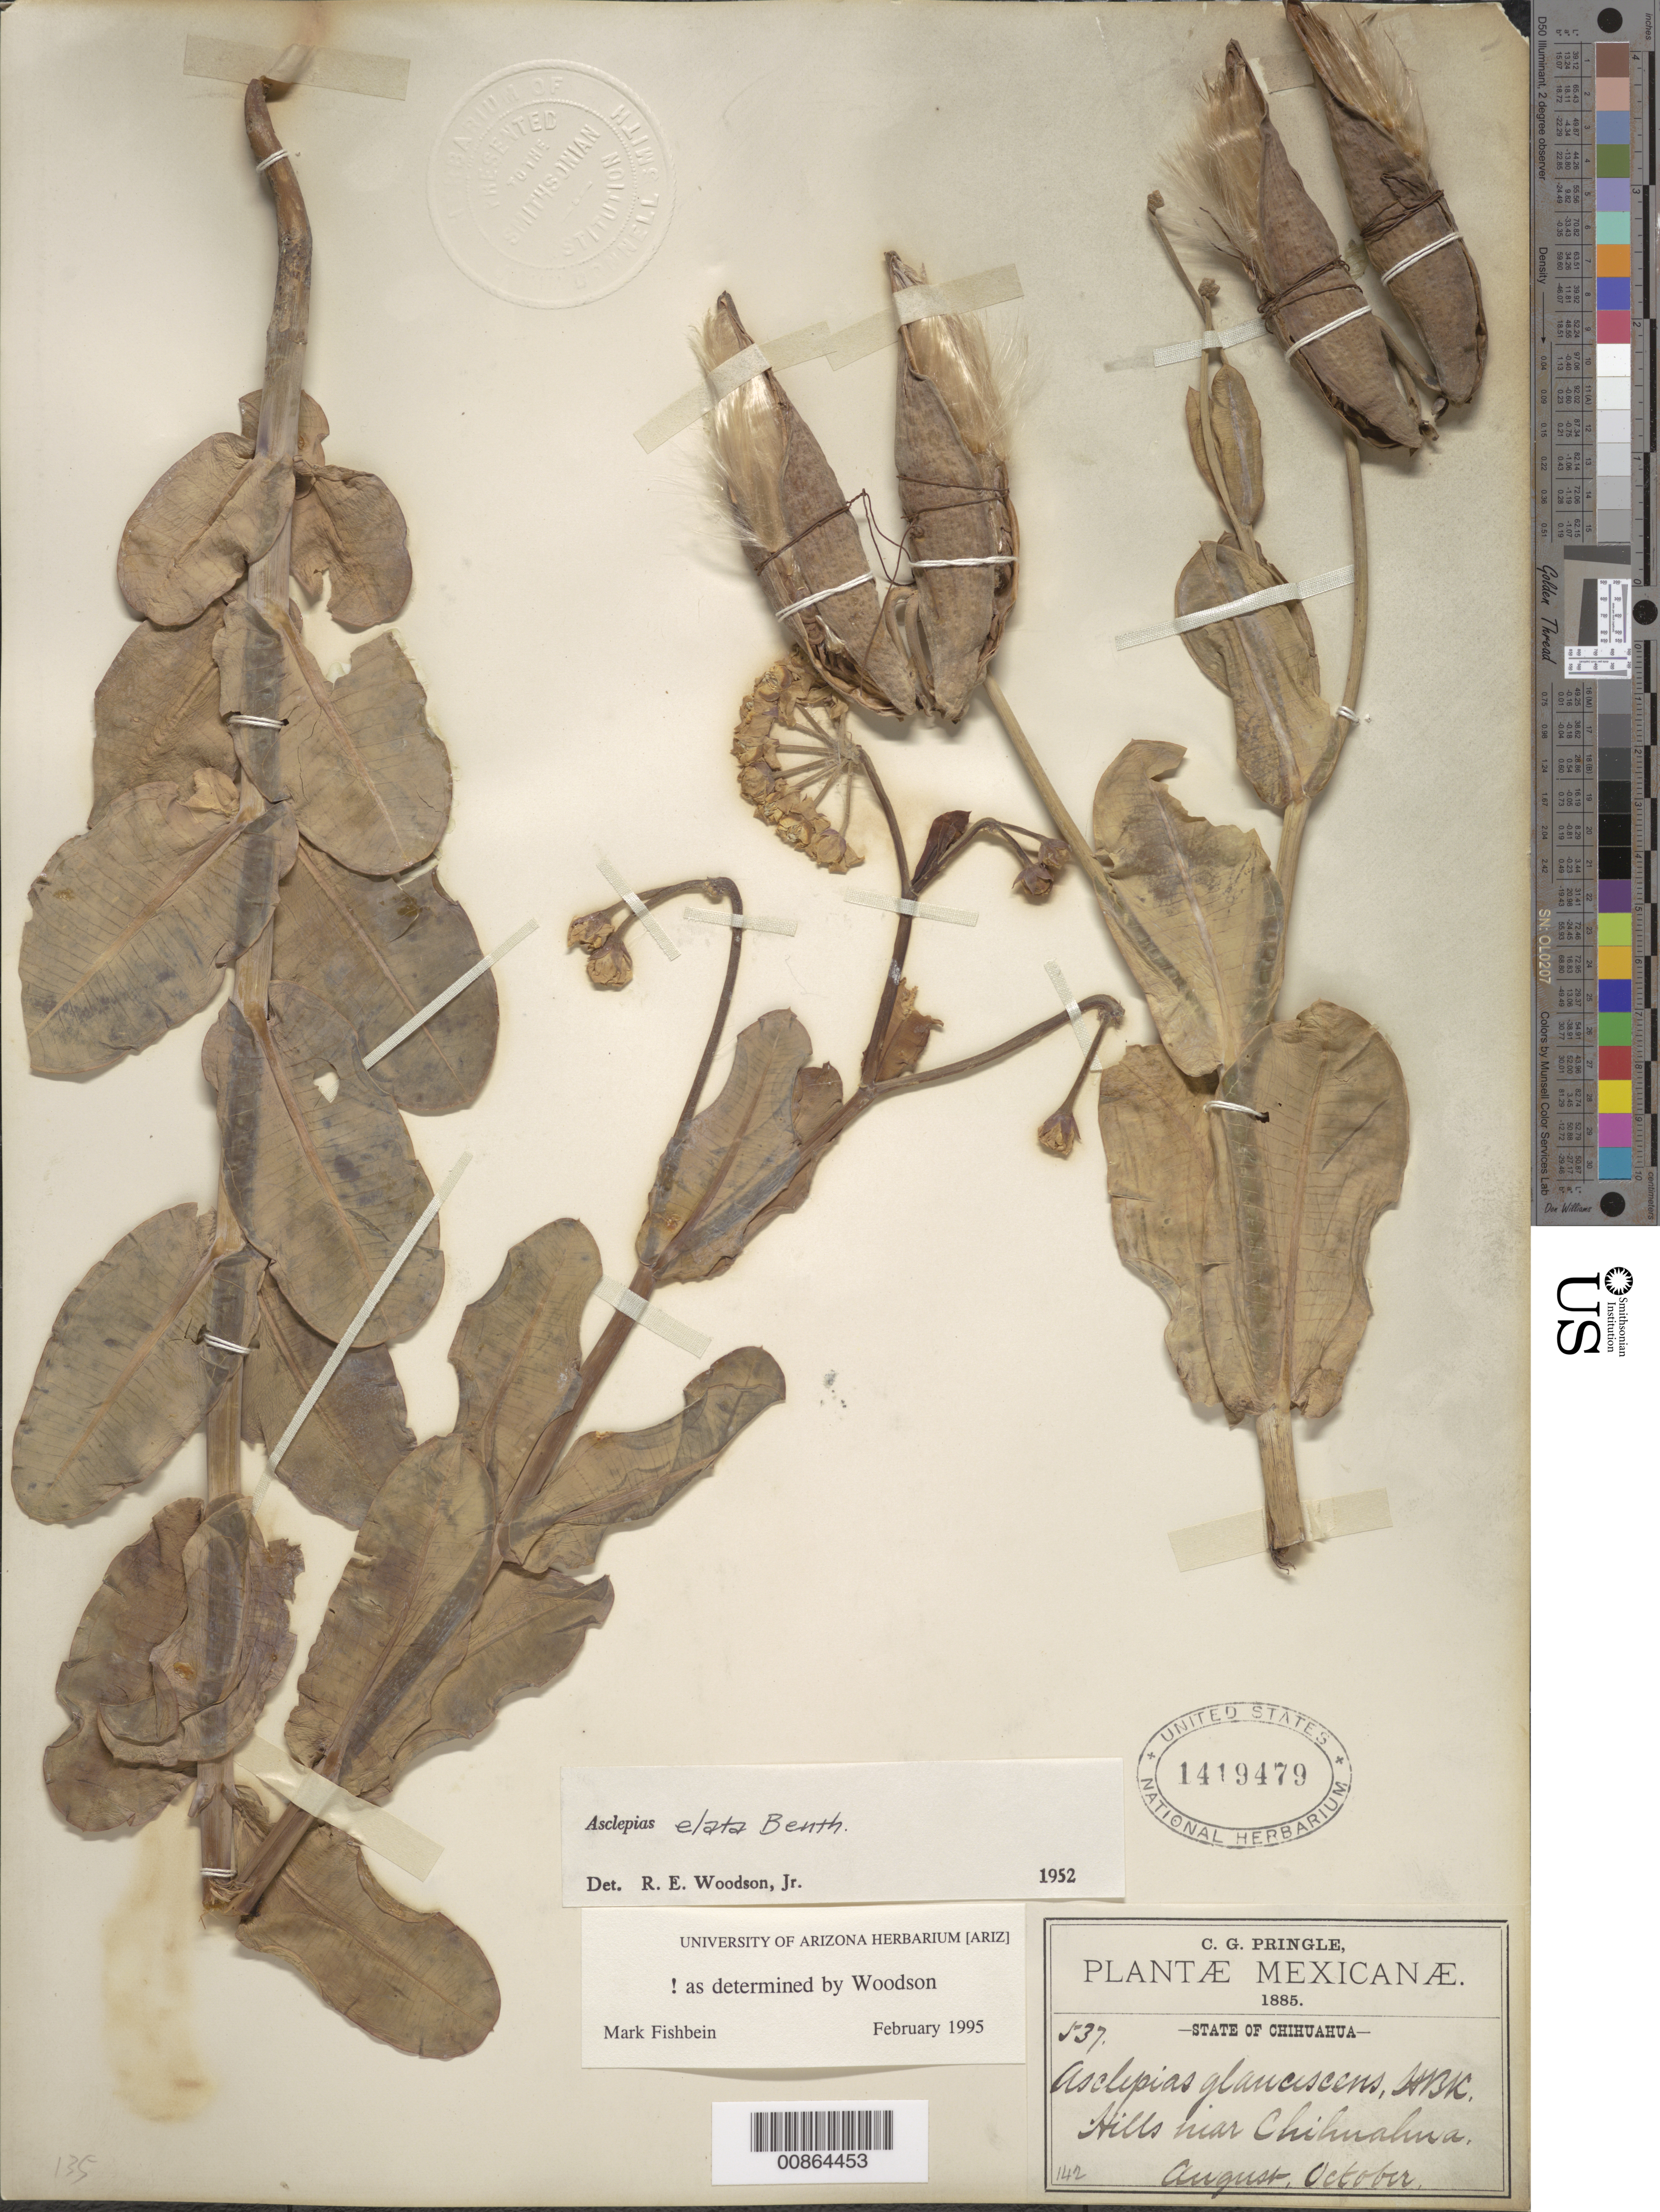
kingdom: Plantae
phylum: Tracheophyta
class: Magnoliopsida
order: Gentianales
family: Apocynaceae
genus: Asclepias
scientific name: Asclepias elata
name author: Benth.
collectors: C. G. Pringle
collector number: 537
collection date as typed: Aug 1885 to -- Oct 1885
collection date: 1885-08/1885-10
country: Mexico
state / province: Chihuahua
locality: Near Chihuahua.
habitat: Hills.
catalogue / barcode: US 1419479